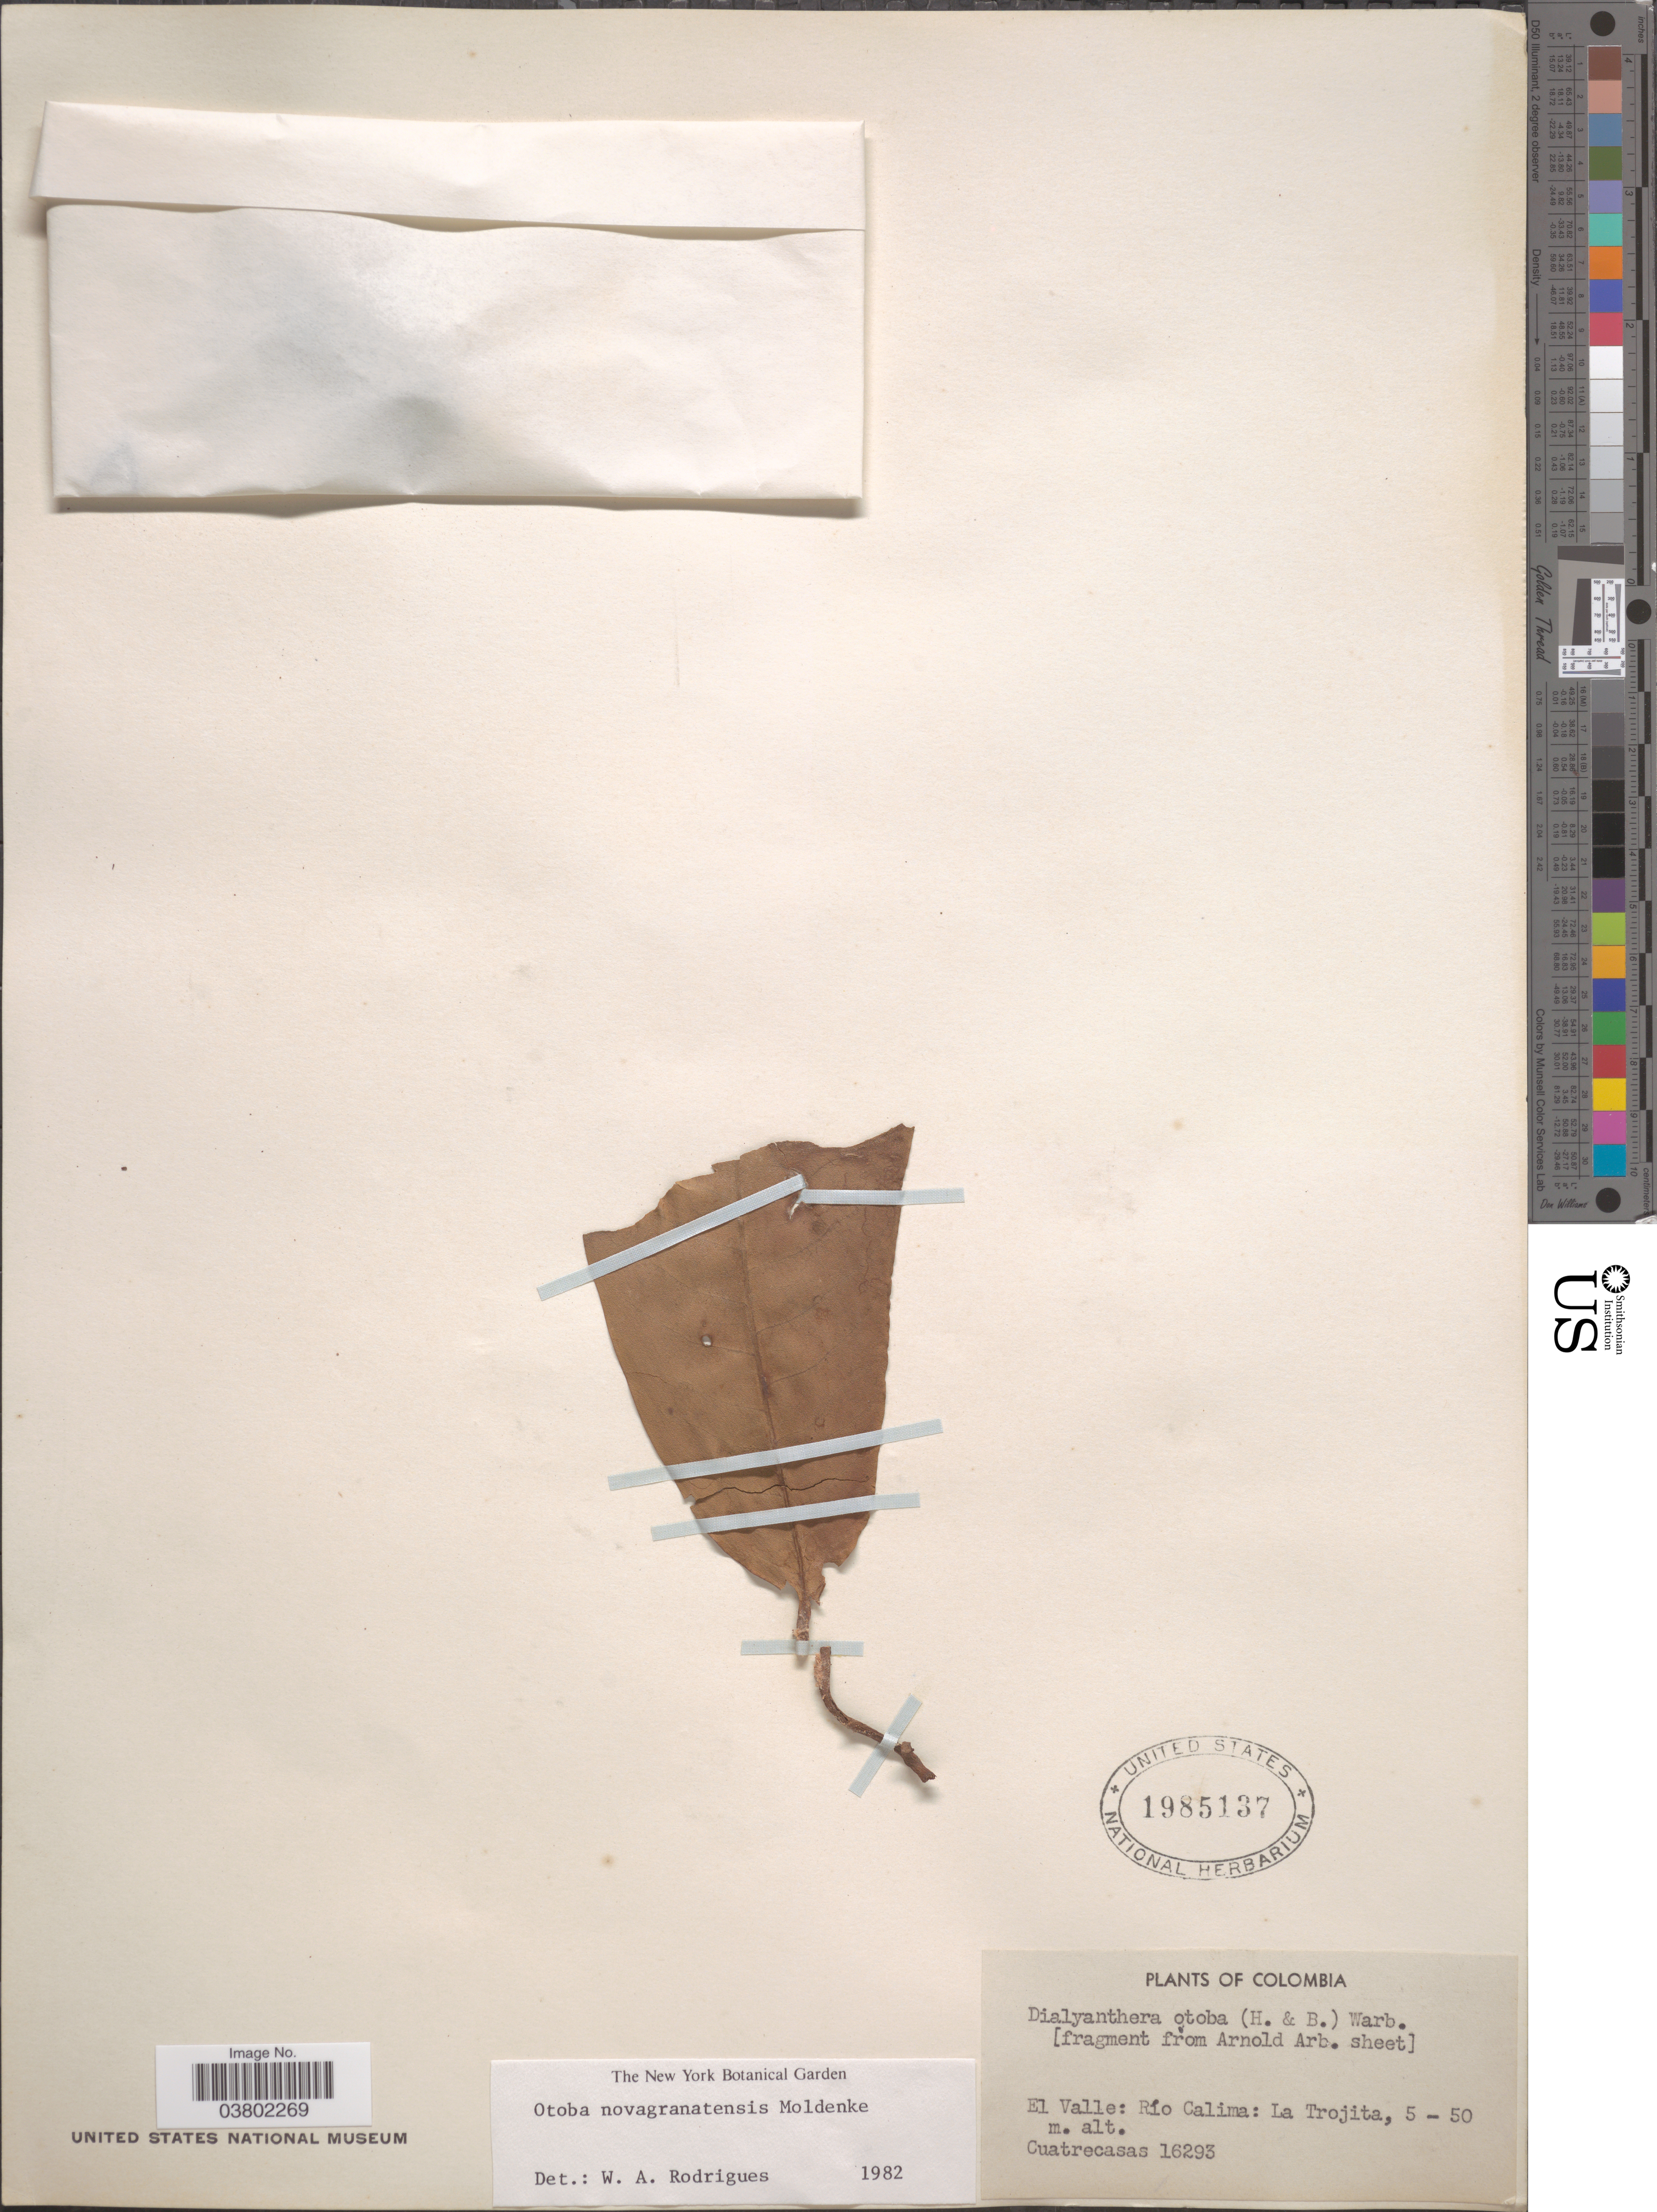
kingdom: Plantae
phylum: Tracheophyta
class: Magnoliopsida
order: Magnoliales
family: Myristicaceae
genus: Otoba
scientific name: Otoba novogranatensis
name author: Moldenke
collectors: Cuatrecasas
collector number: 16293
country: Colombia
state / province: Valle del Cauca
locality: El Valle: Río Calima: La Trojita.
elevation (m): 5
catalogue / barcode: US 1985137